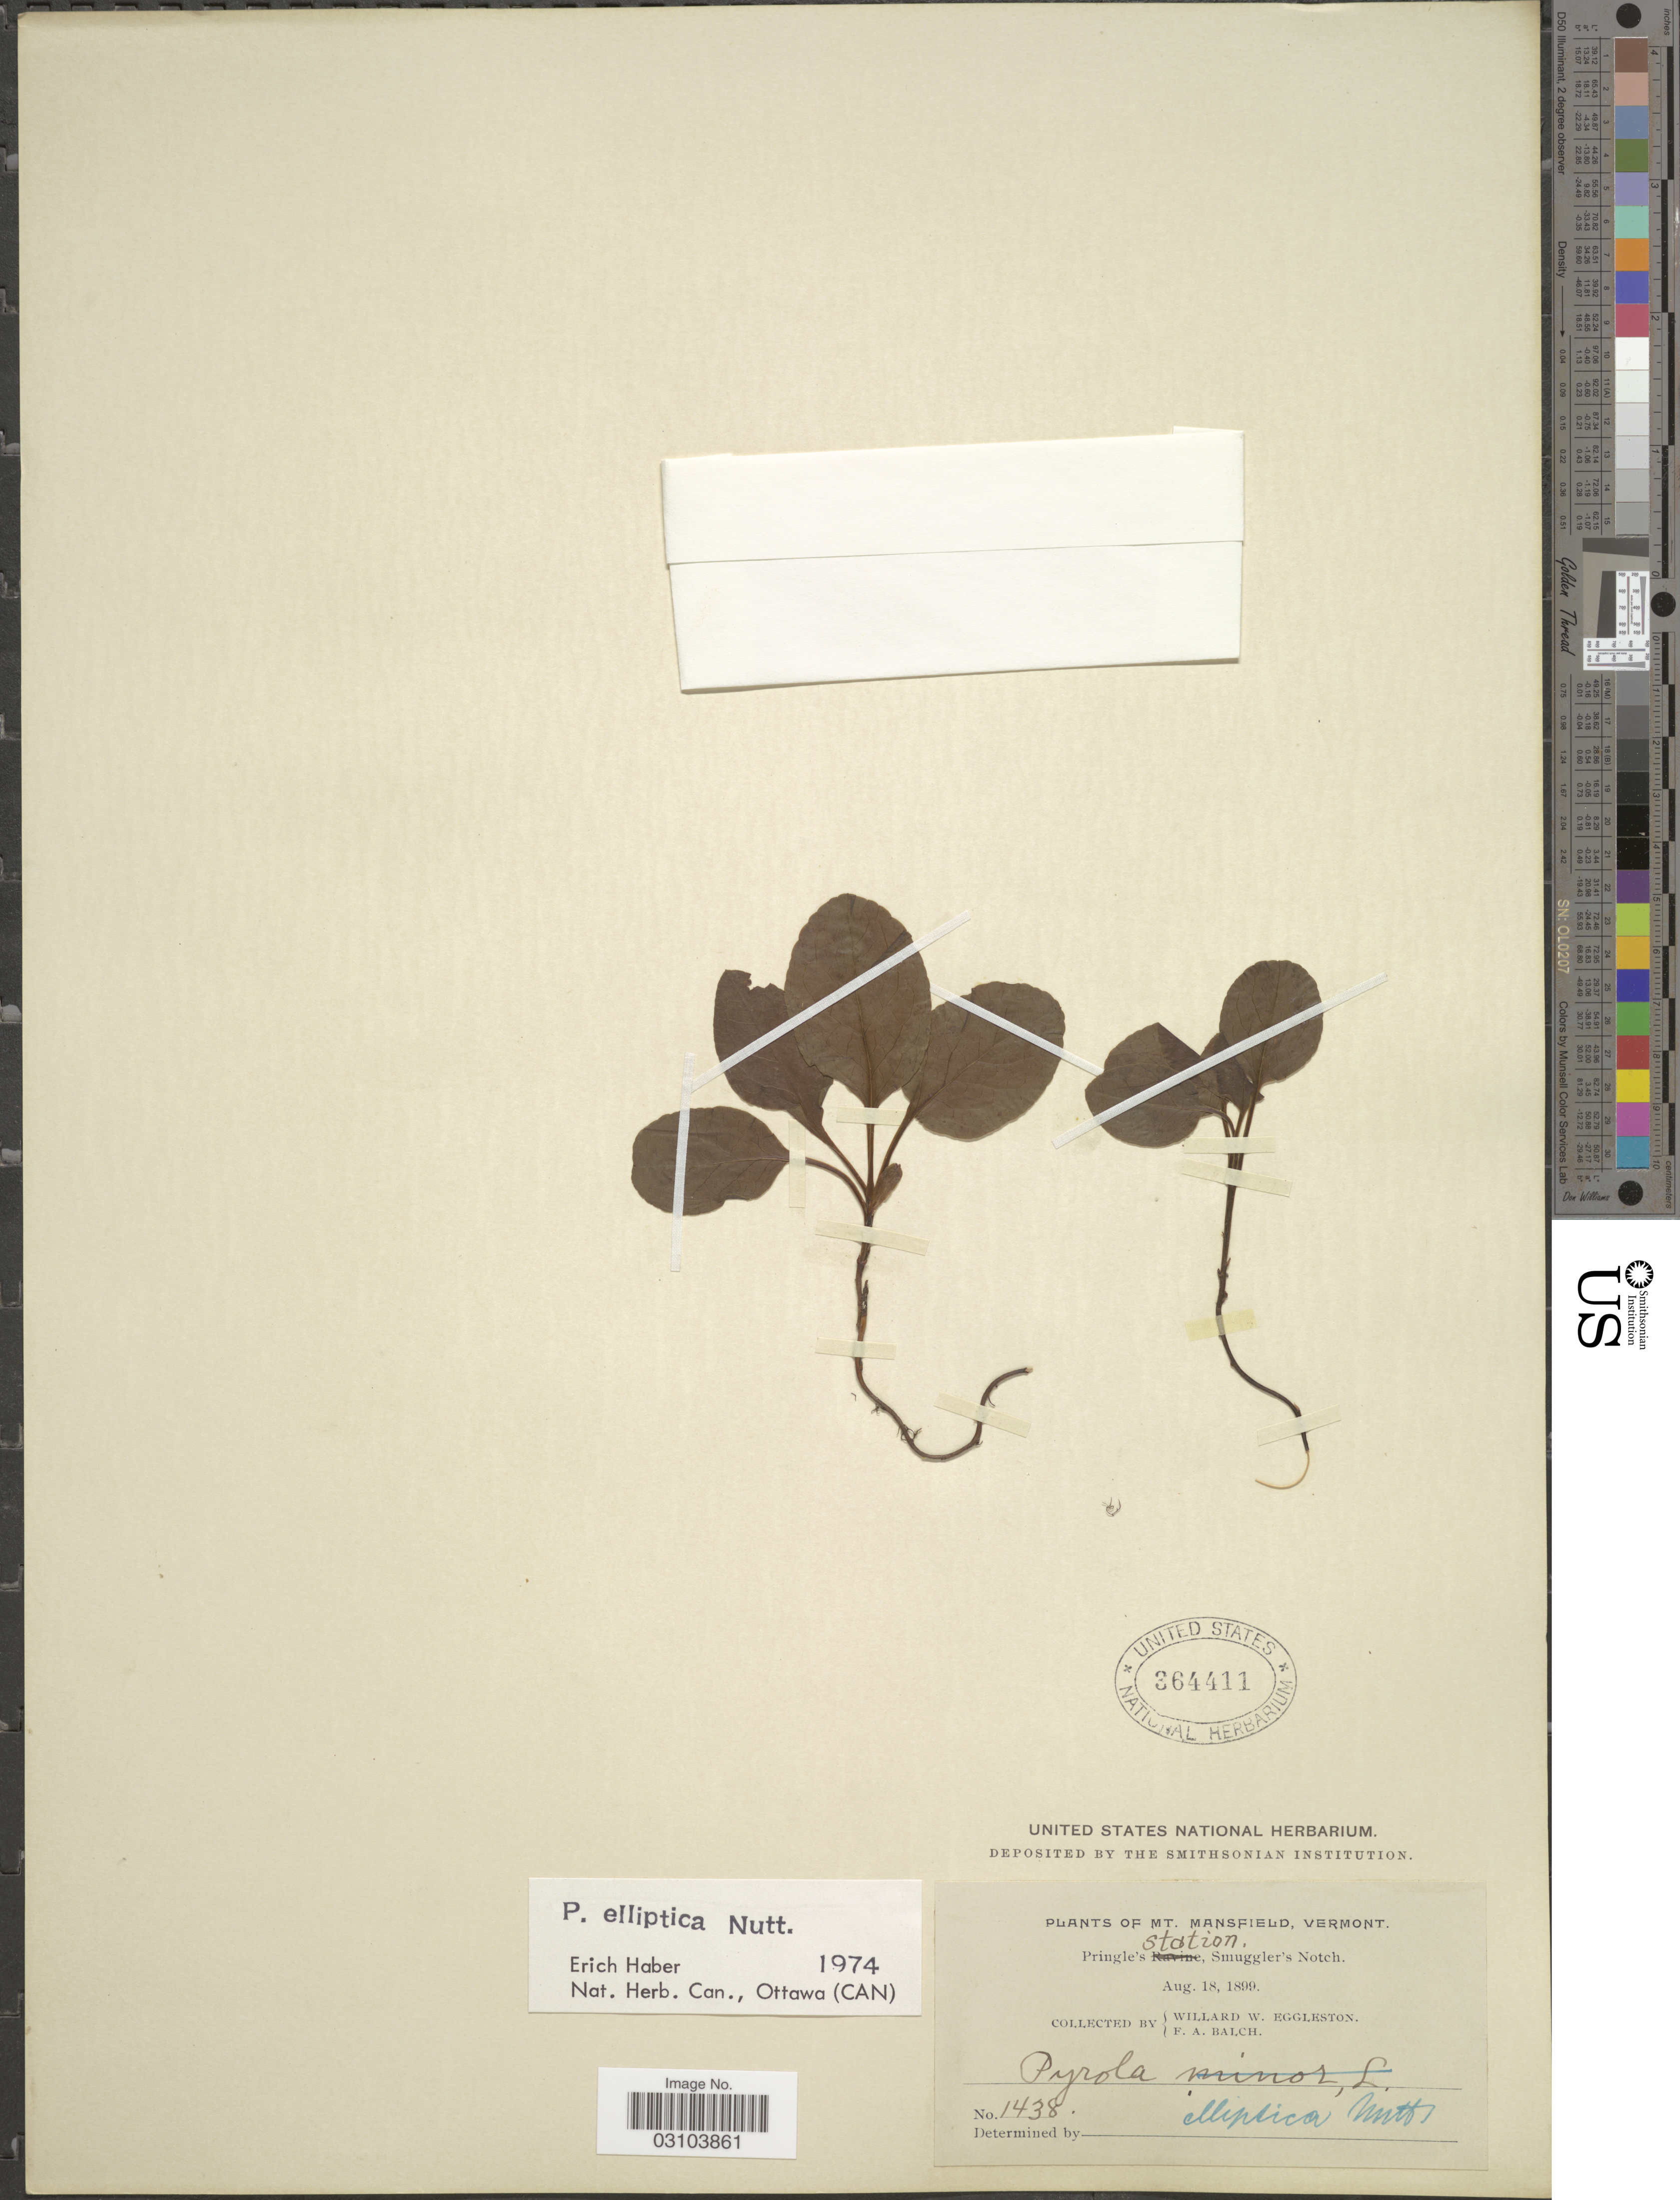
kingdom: Plantae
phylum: Tracheophyta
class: Magnoliopsida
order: Ericales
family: Ericaceae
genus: Pyrola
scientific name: Pyrola elliptica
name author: Nutt.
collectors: W. W. Eggleston & F. Balch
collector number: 1438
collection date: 1899-08-18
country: United States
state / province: Vermont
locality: Mt. Mansfield. Pringle's Station. Smuggler's Notch.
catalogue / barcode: US 364411